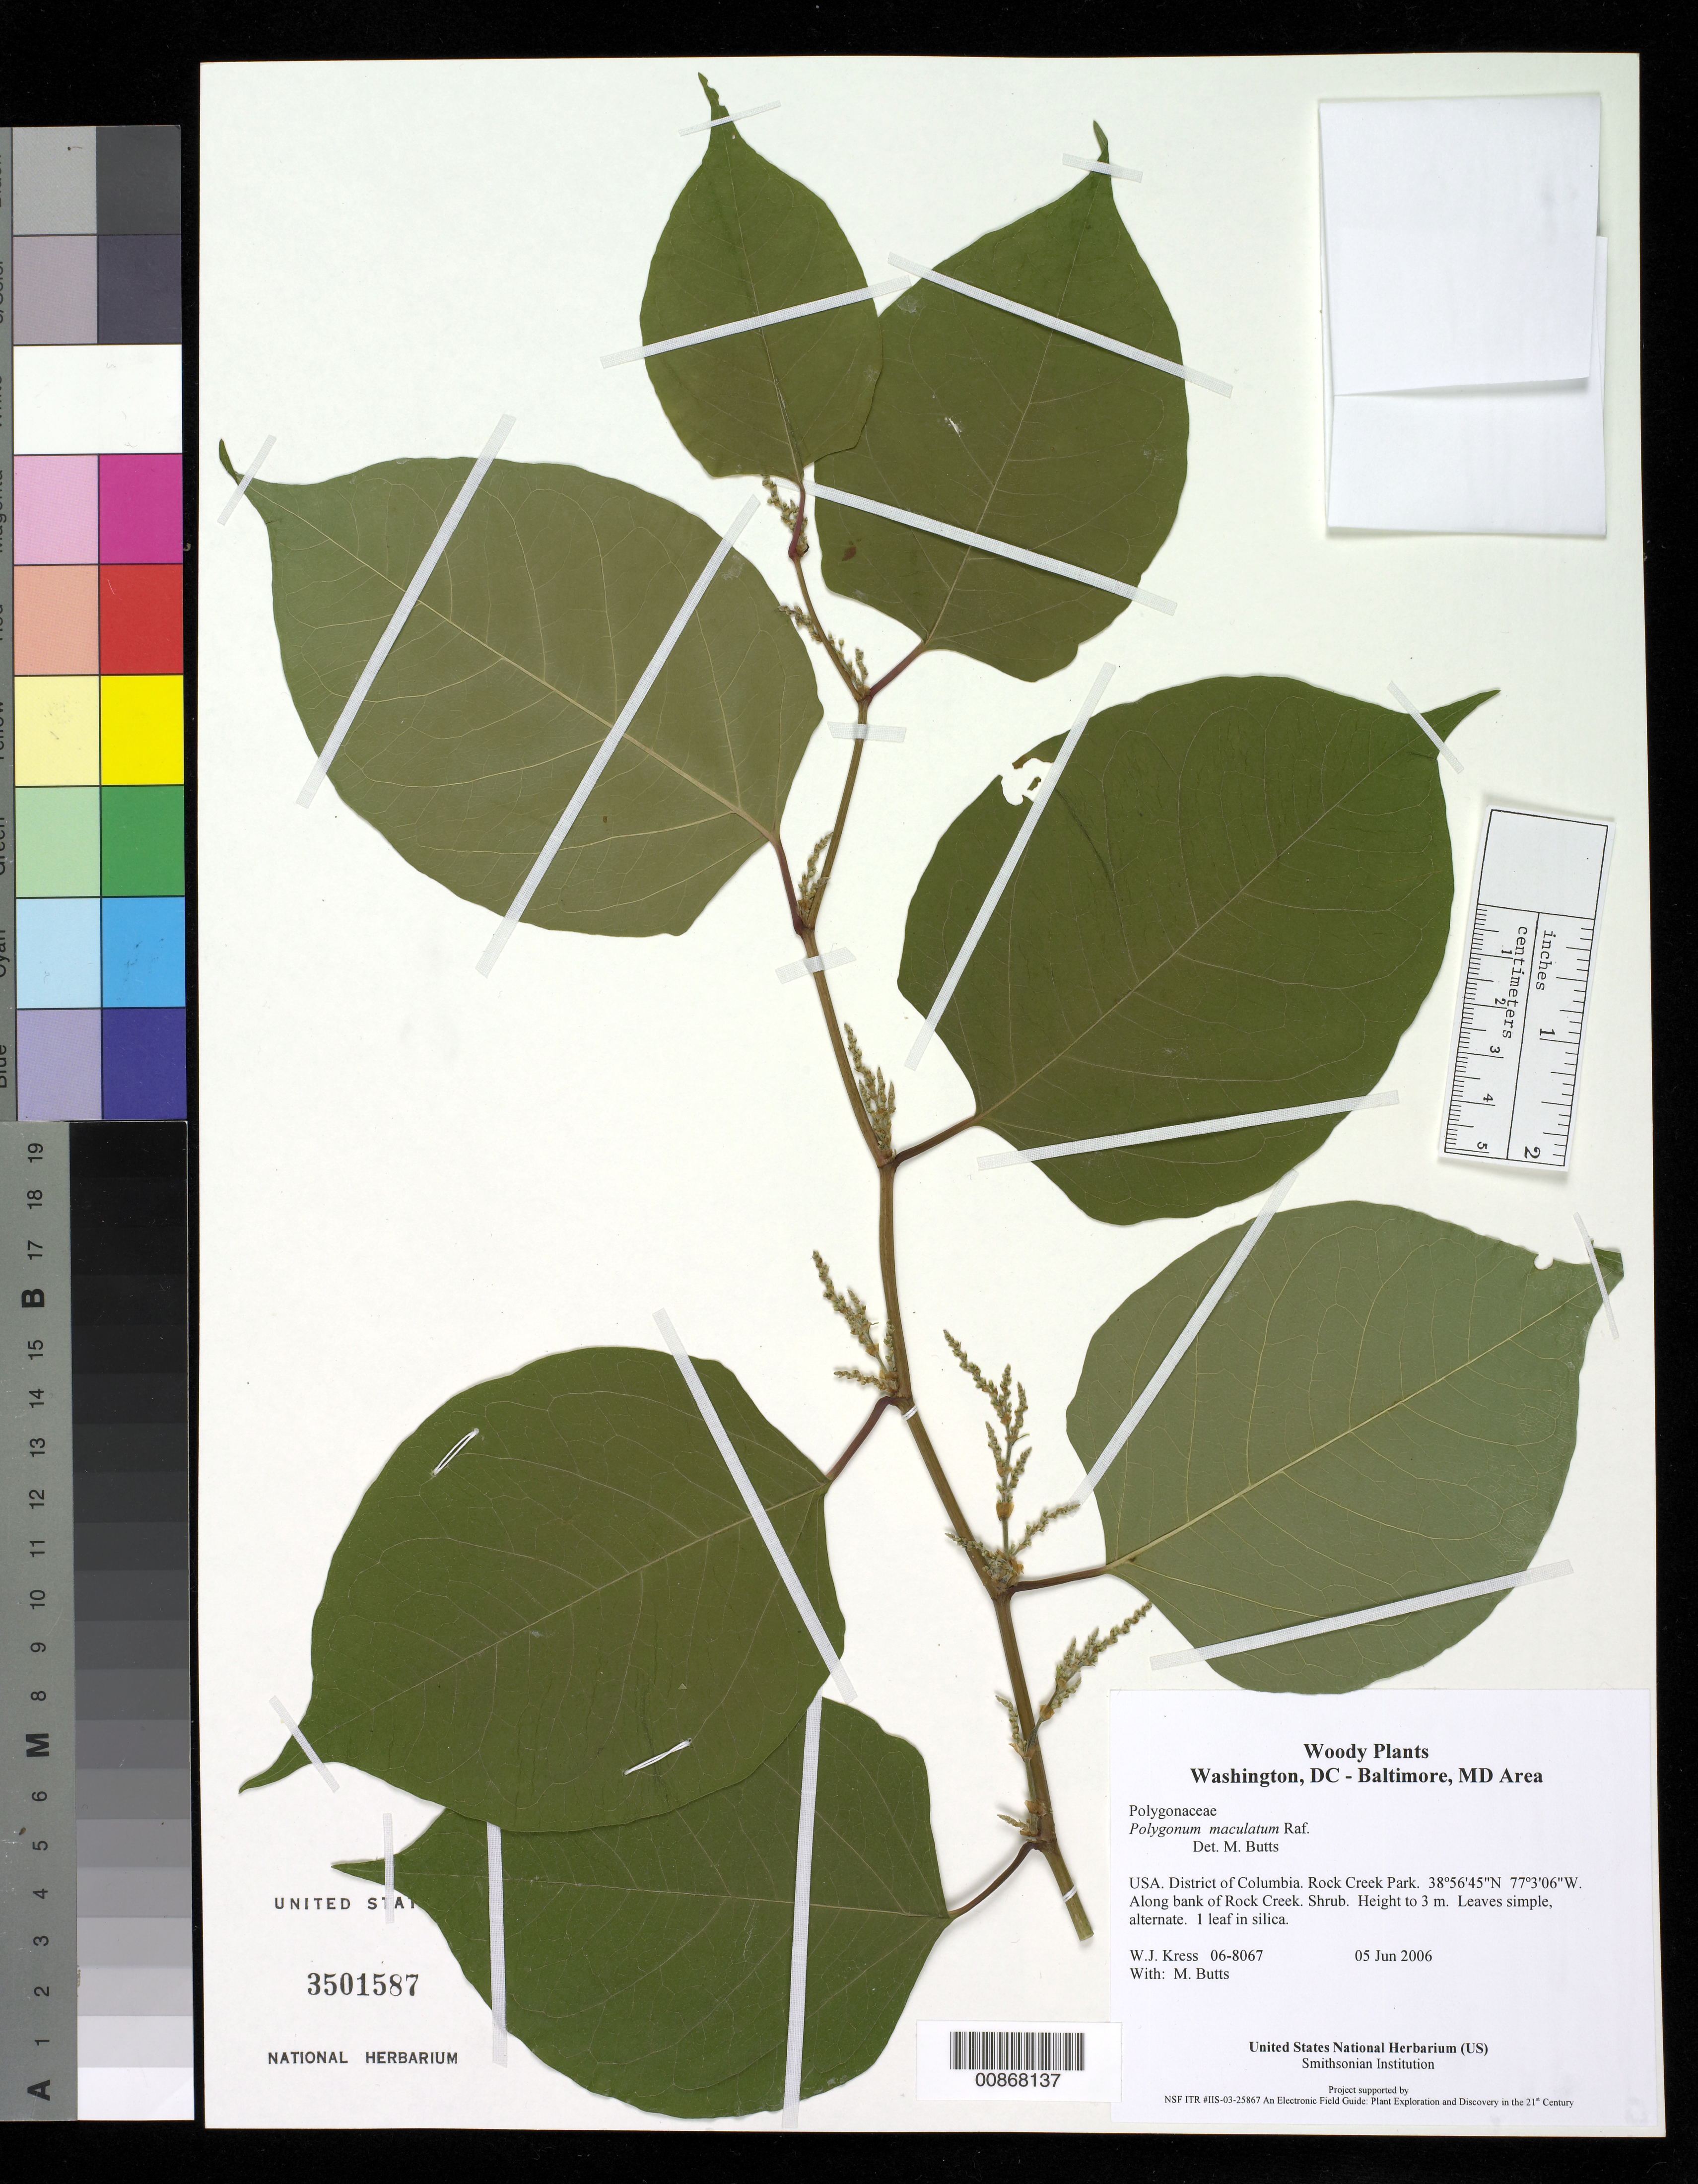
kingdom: Plantae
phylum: Tracheophyta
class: Magnoliopsida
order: Caryophyllales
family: Polygonaceae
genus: Reynoutria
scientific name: Reynoutria japonica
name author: Houtt.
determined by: Strong, Mark T., (BOT), Smithsonian Institution - National Museum of Natural History (UNITED STATES)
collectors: W. J. Kress & M. B. Butts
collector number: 06-8067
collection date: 2006-06-05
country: United States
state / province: District of Columbia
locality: Rock Creek Park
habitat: Along bank of Rock Creek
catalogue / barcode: US 3501587